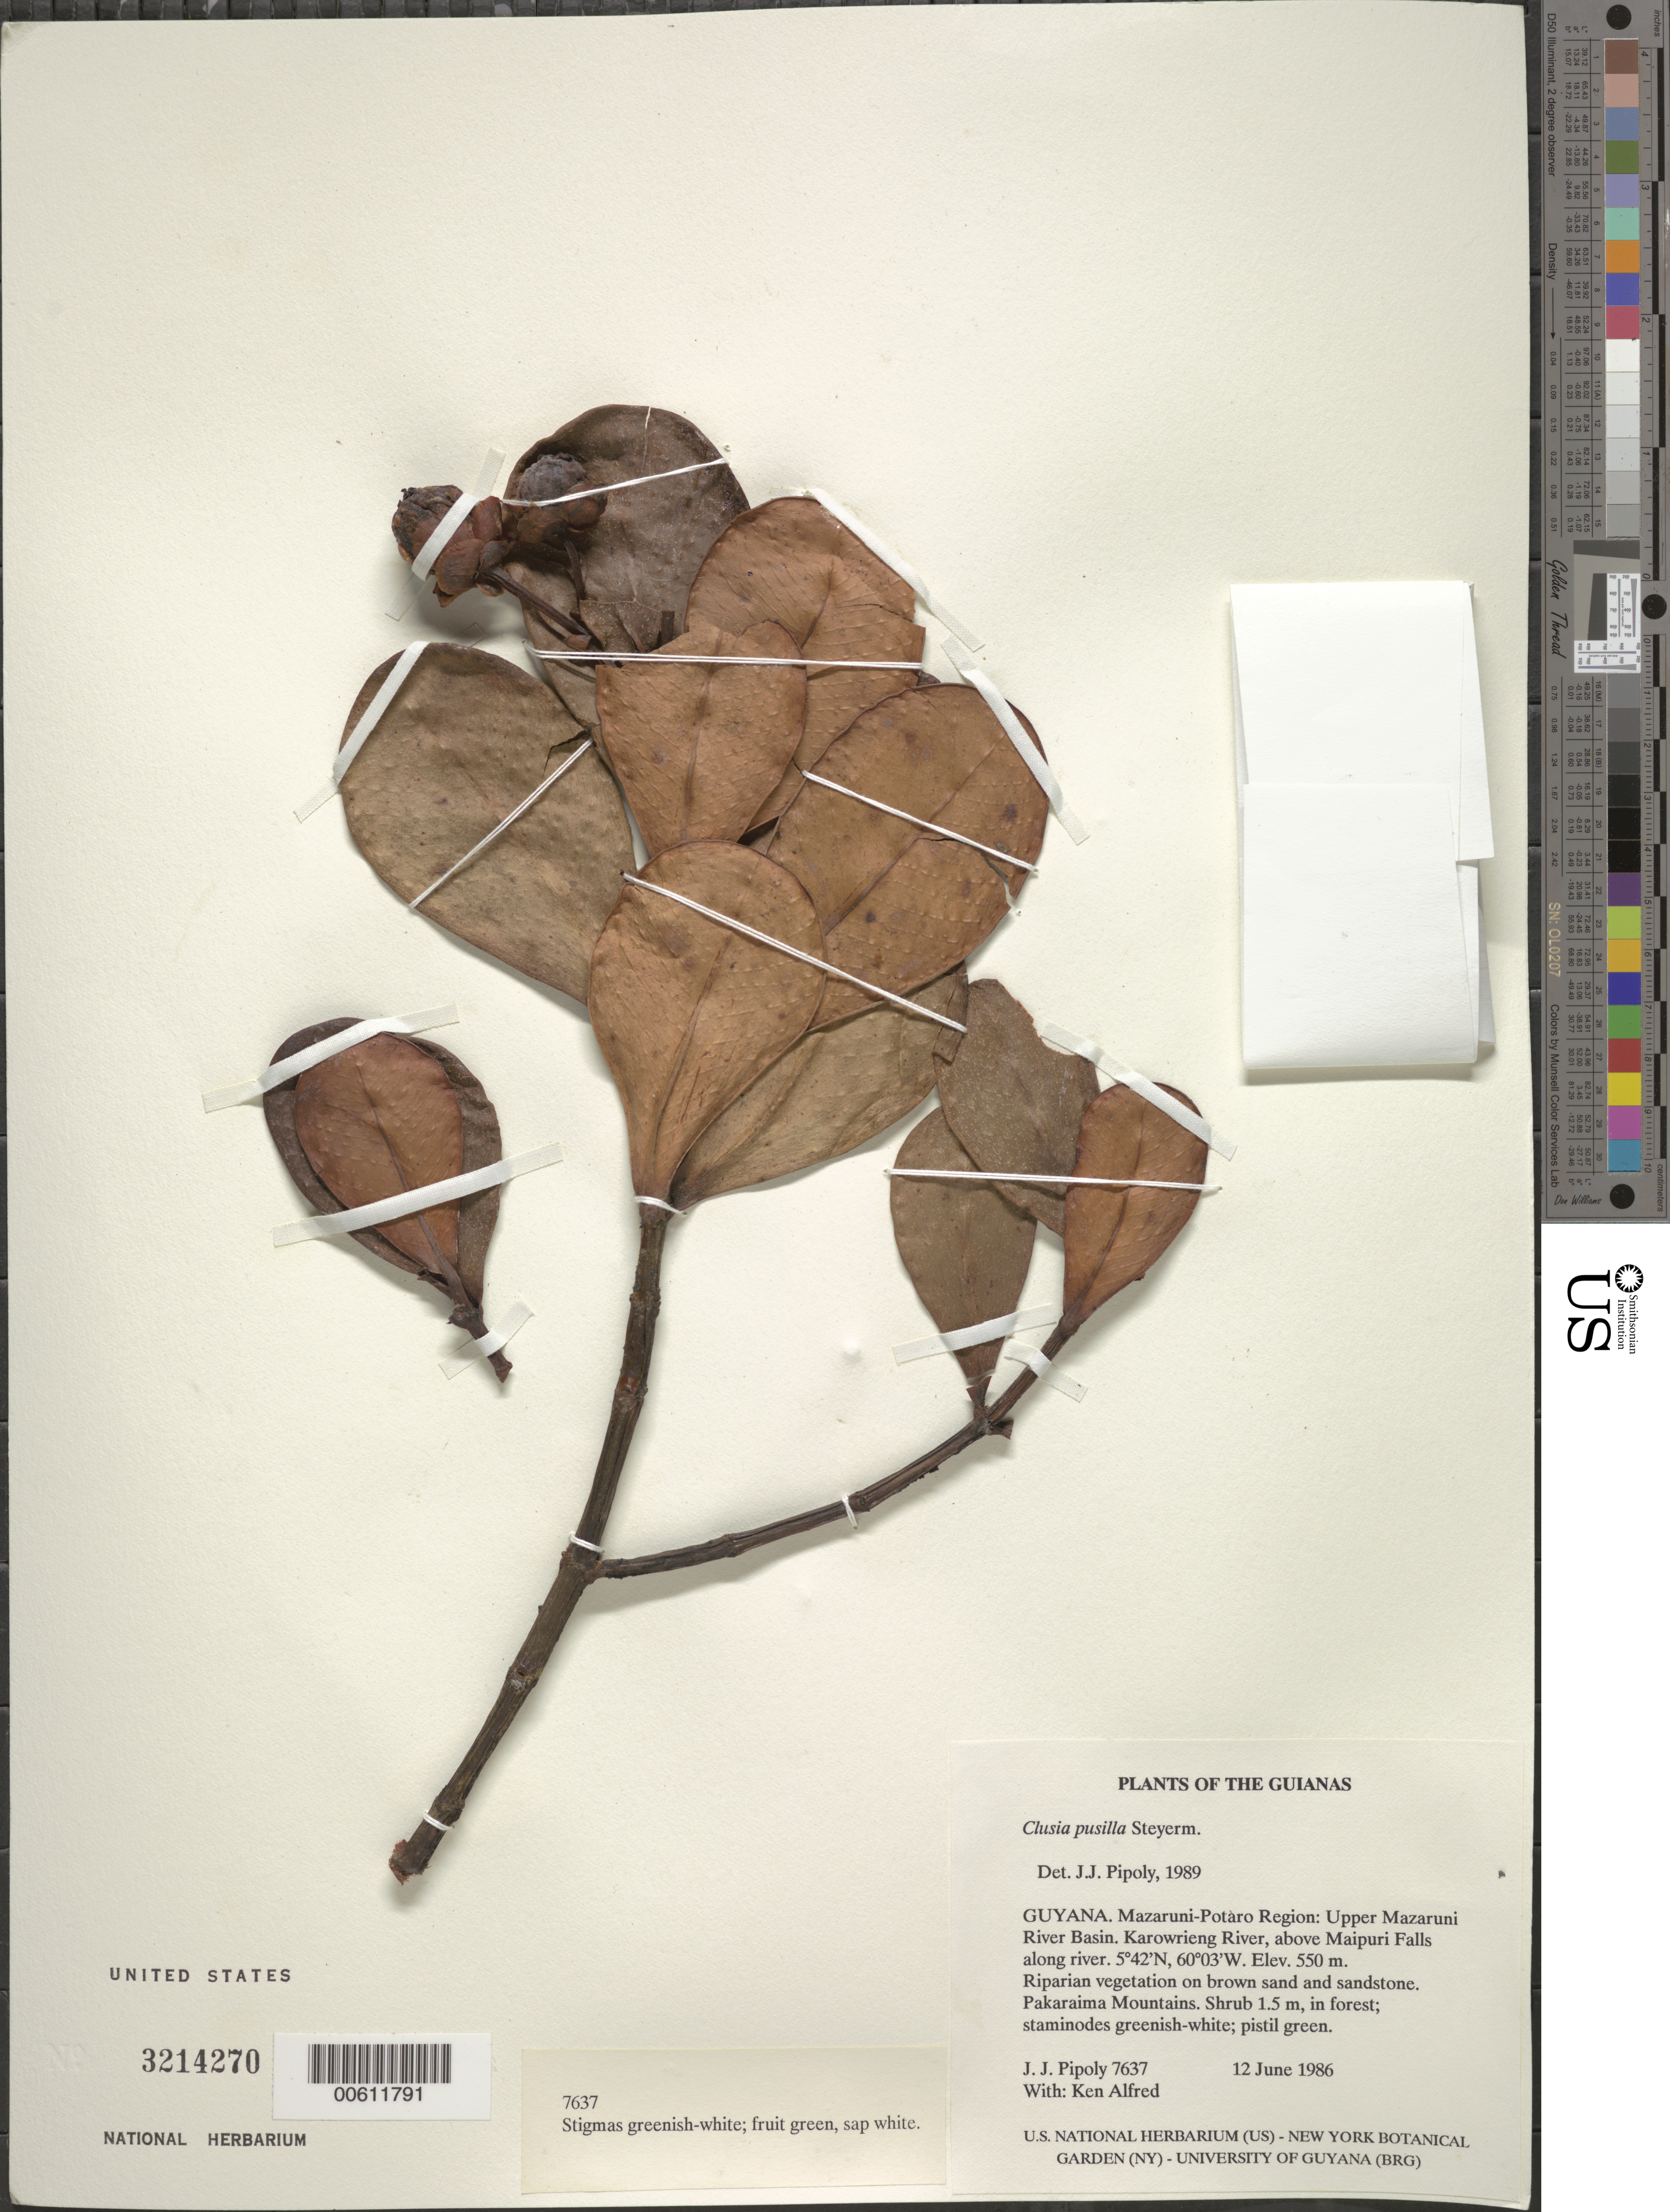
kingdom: Plantae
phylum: Tracheophyta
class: Magnoliopsida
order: Malpighiales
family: Clusiaceae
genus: Clusia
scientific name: Clusia pusilla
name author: Steyerm.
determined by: Pipoly, J. J., III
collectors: J. J. Pipoly & K. Alfred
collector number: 7637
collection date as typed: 12 June 1986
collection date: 1986-06-12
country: Guyana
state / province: Cuyuni-Mazaruni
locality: Pakaraima Mts. Upper Mazaruni River Basin. Karowrieng River, above Maipuri Falls along river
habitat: Riparian vegetation on brown sand and sandstone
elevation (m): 550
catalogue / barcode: US 3214270